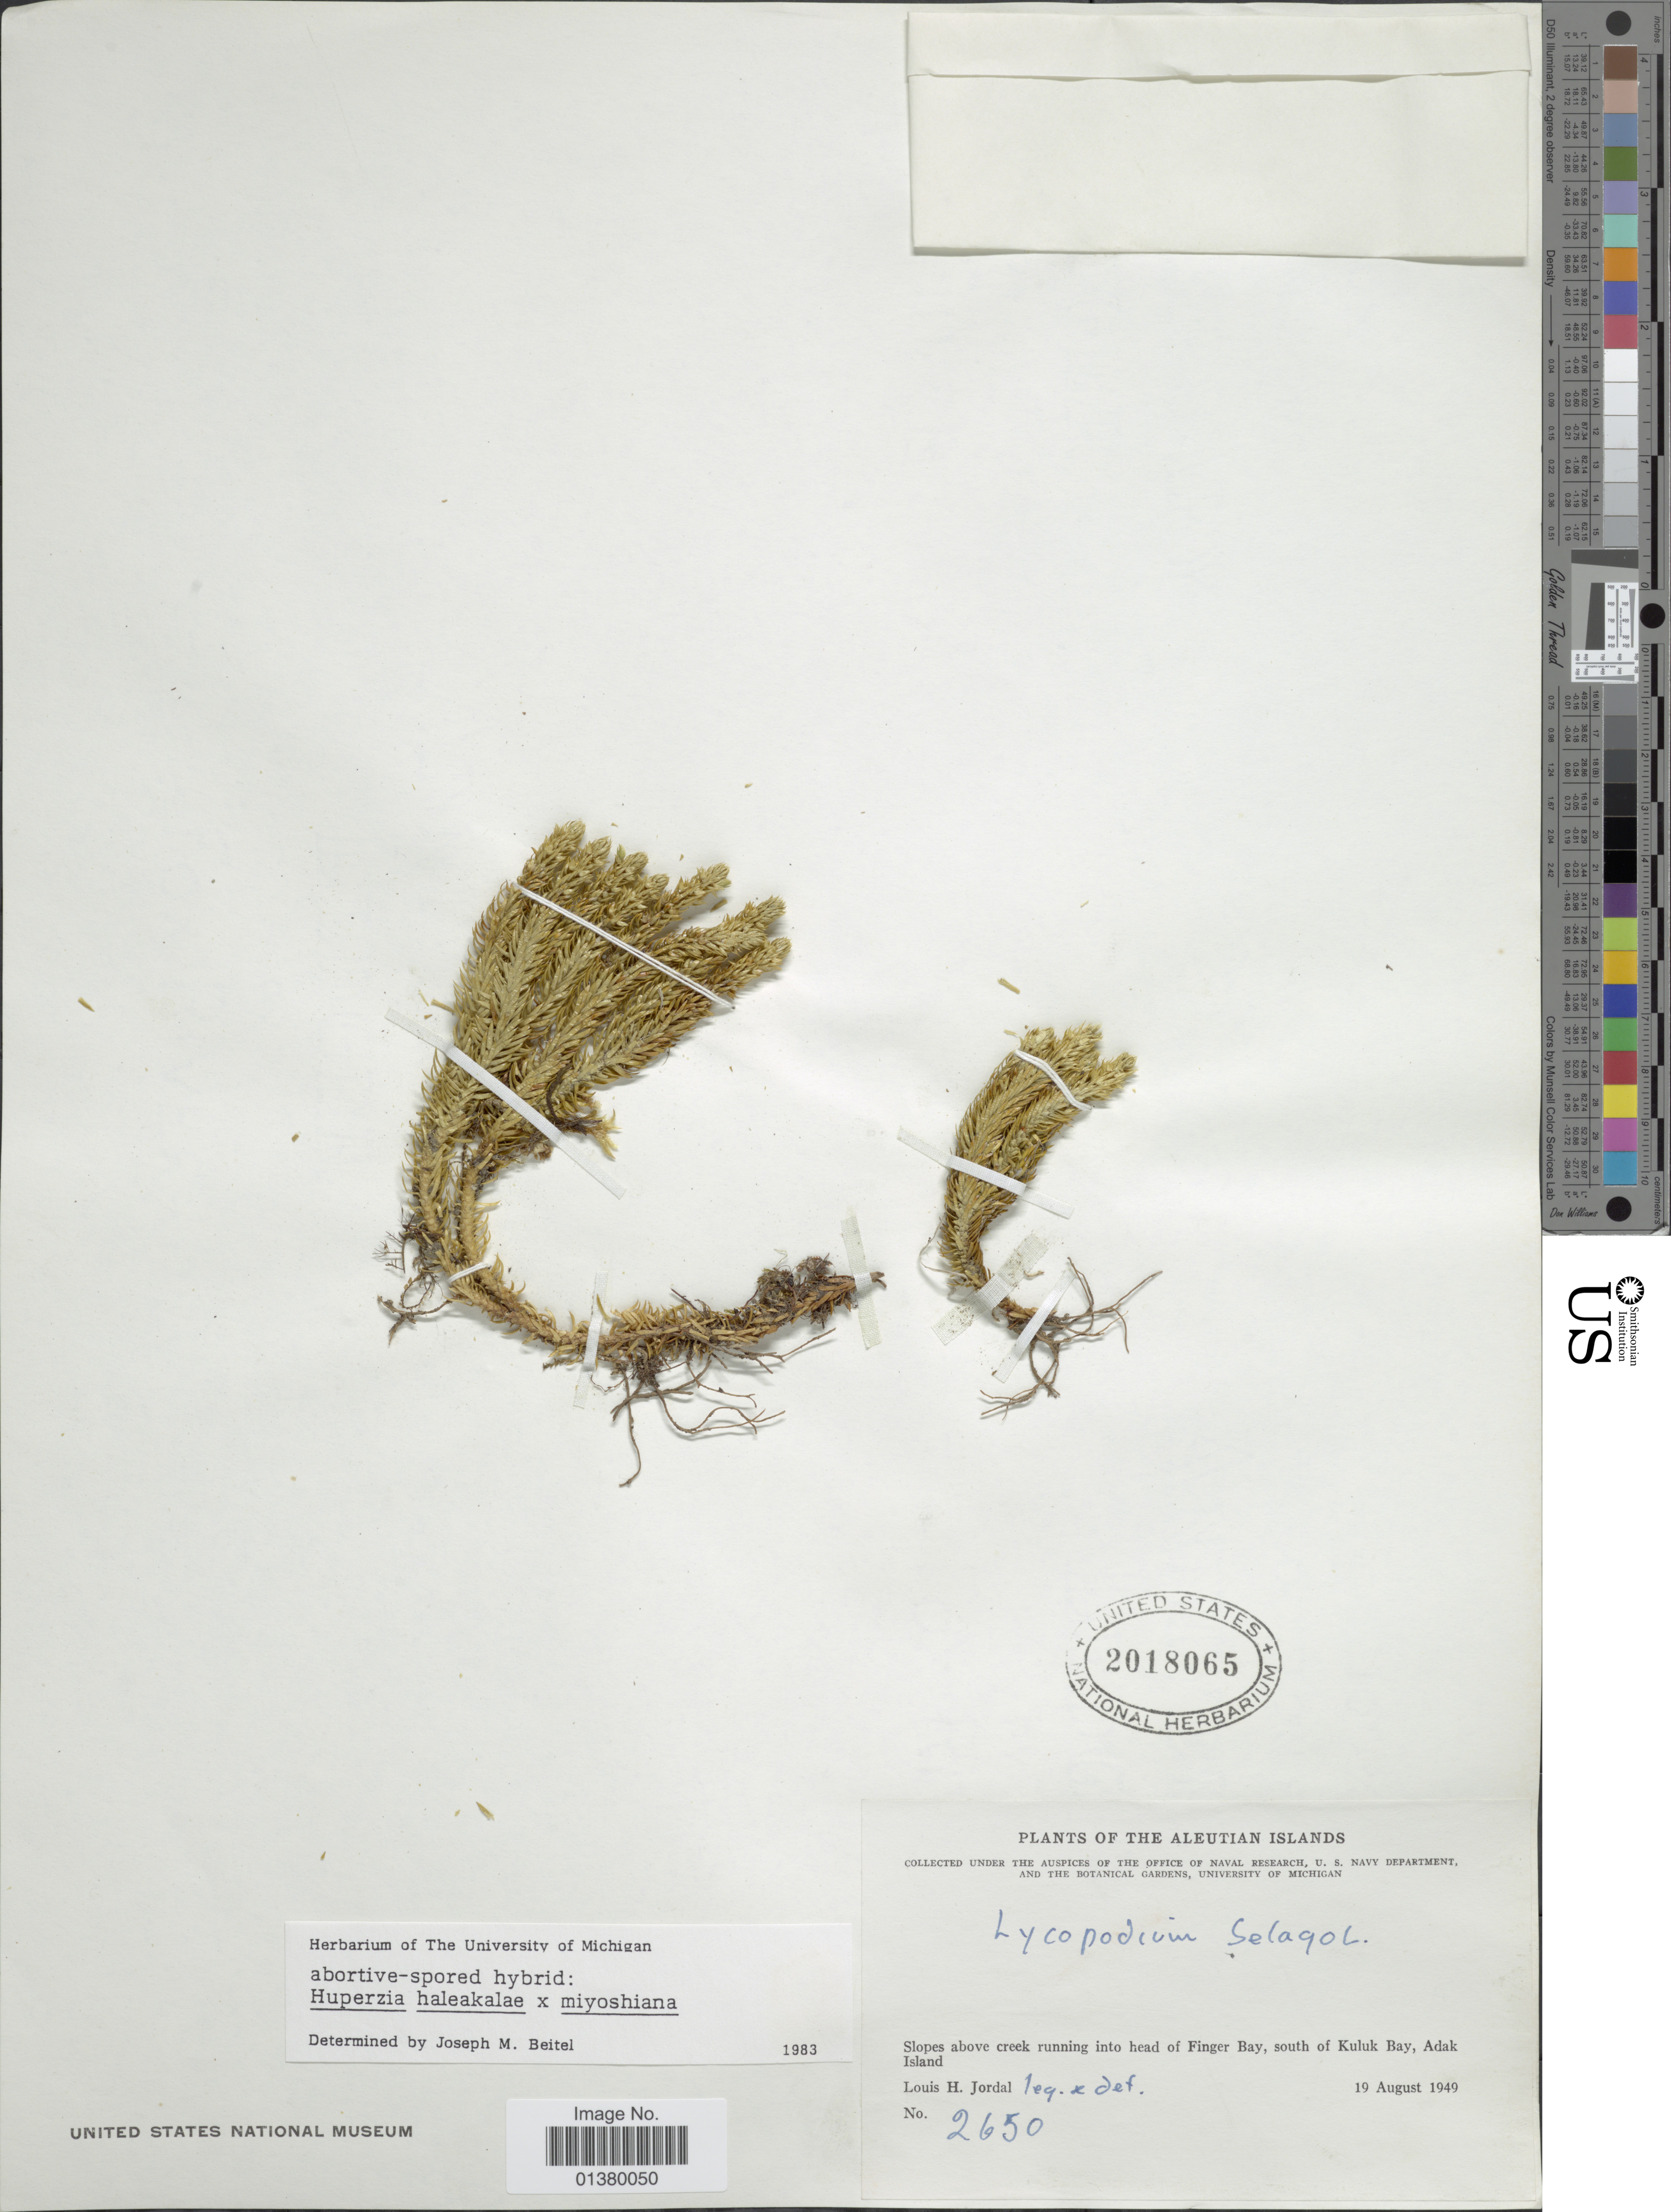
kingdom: Plantae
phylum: Tracheophyta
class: Lycopodiopsida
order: Lycopodiales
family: Lycopodiaceae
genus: Huperzia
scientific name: Huperzia haleakalae x H. miyoshiana (Makino) Ching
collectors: L. Jordal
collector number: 2650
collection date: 1949-08-19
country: United States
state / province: Alaska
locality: The leutian Islands, Slopes above creek running into head of Finger Bay, south of Kuluk Bay, Adak Island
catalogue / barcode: US 2018065